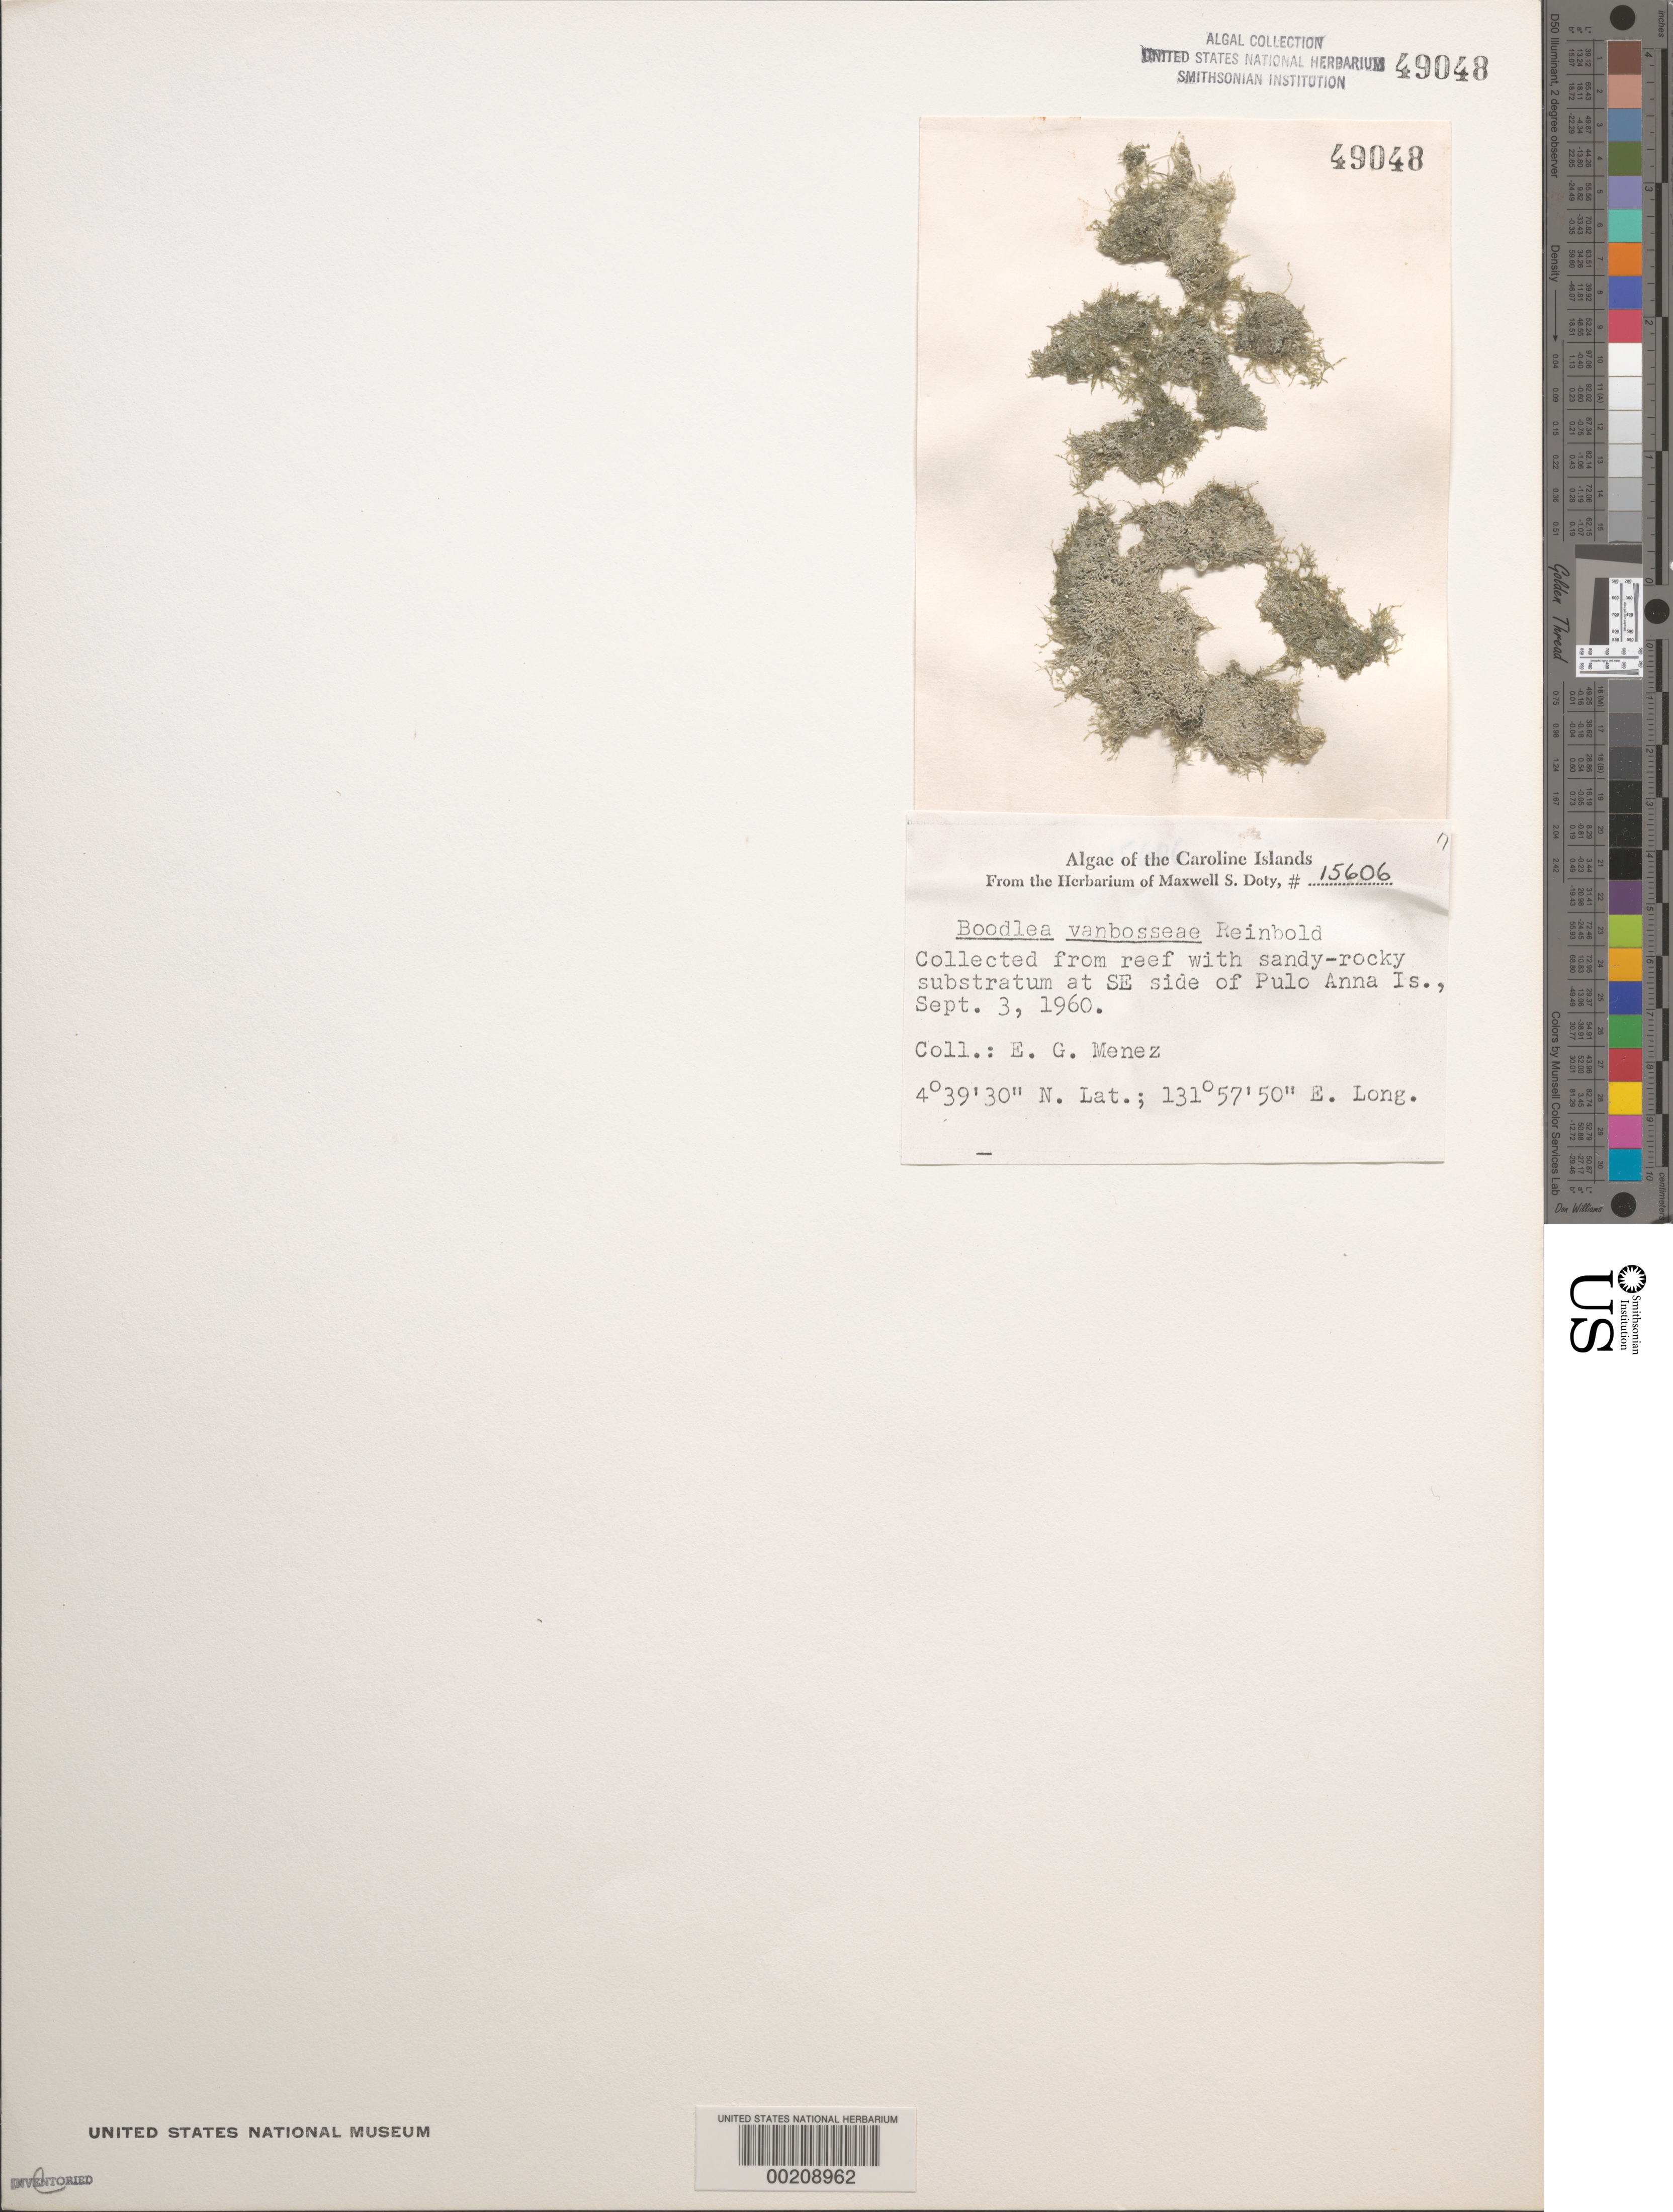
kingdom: Plantae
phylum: Chlorophyta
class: Ulvophyceae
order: Siphonocladales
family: Boodleaceae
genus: Boodlea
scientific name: Boodlea vanbosseae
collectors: Meñez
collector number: MSD 15606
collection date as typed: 03 Sep 1960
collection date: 1960-09-03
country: Palau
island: Pulo Anna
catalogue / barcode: US 49048